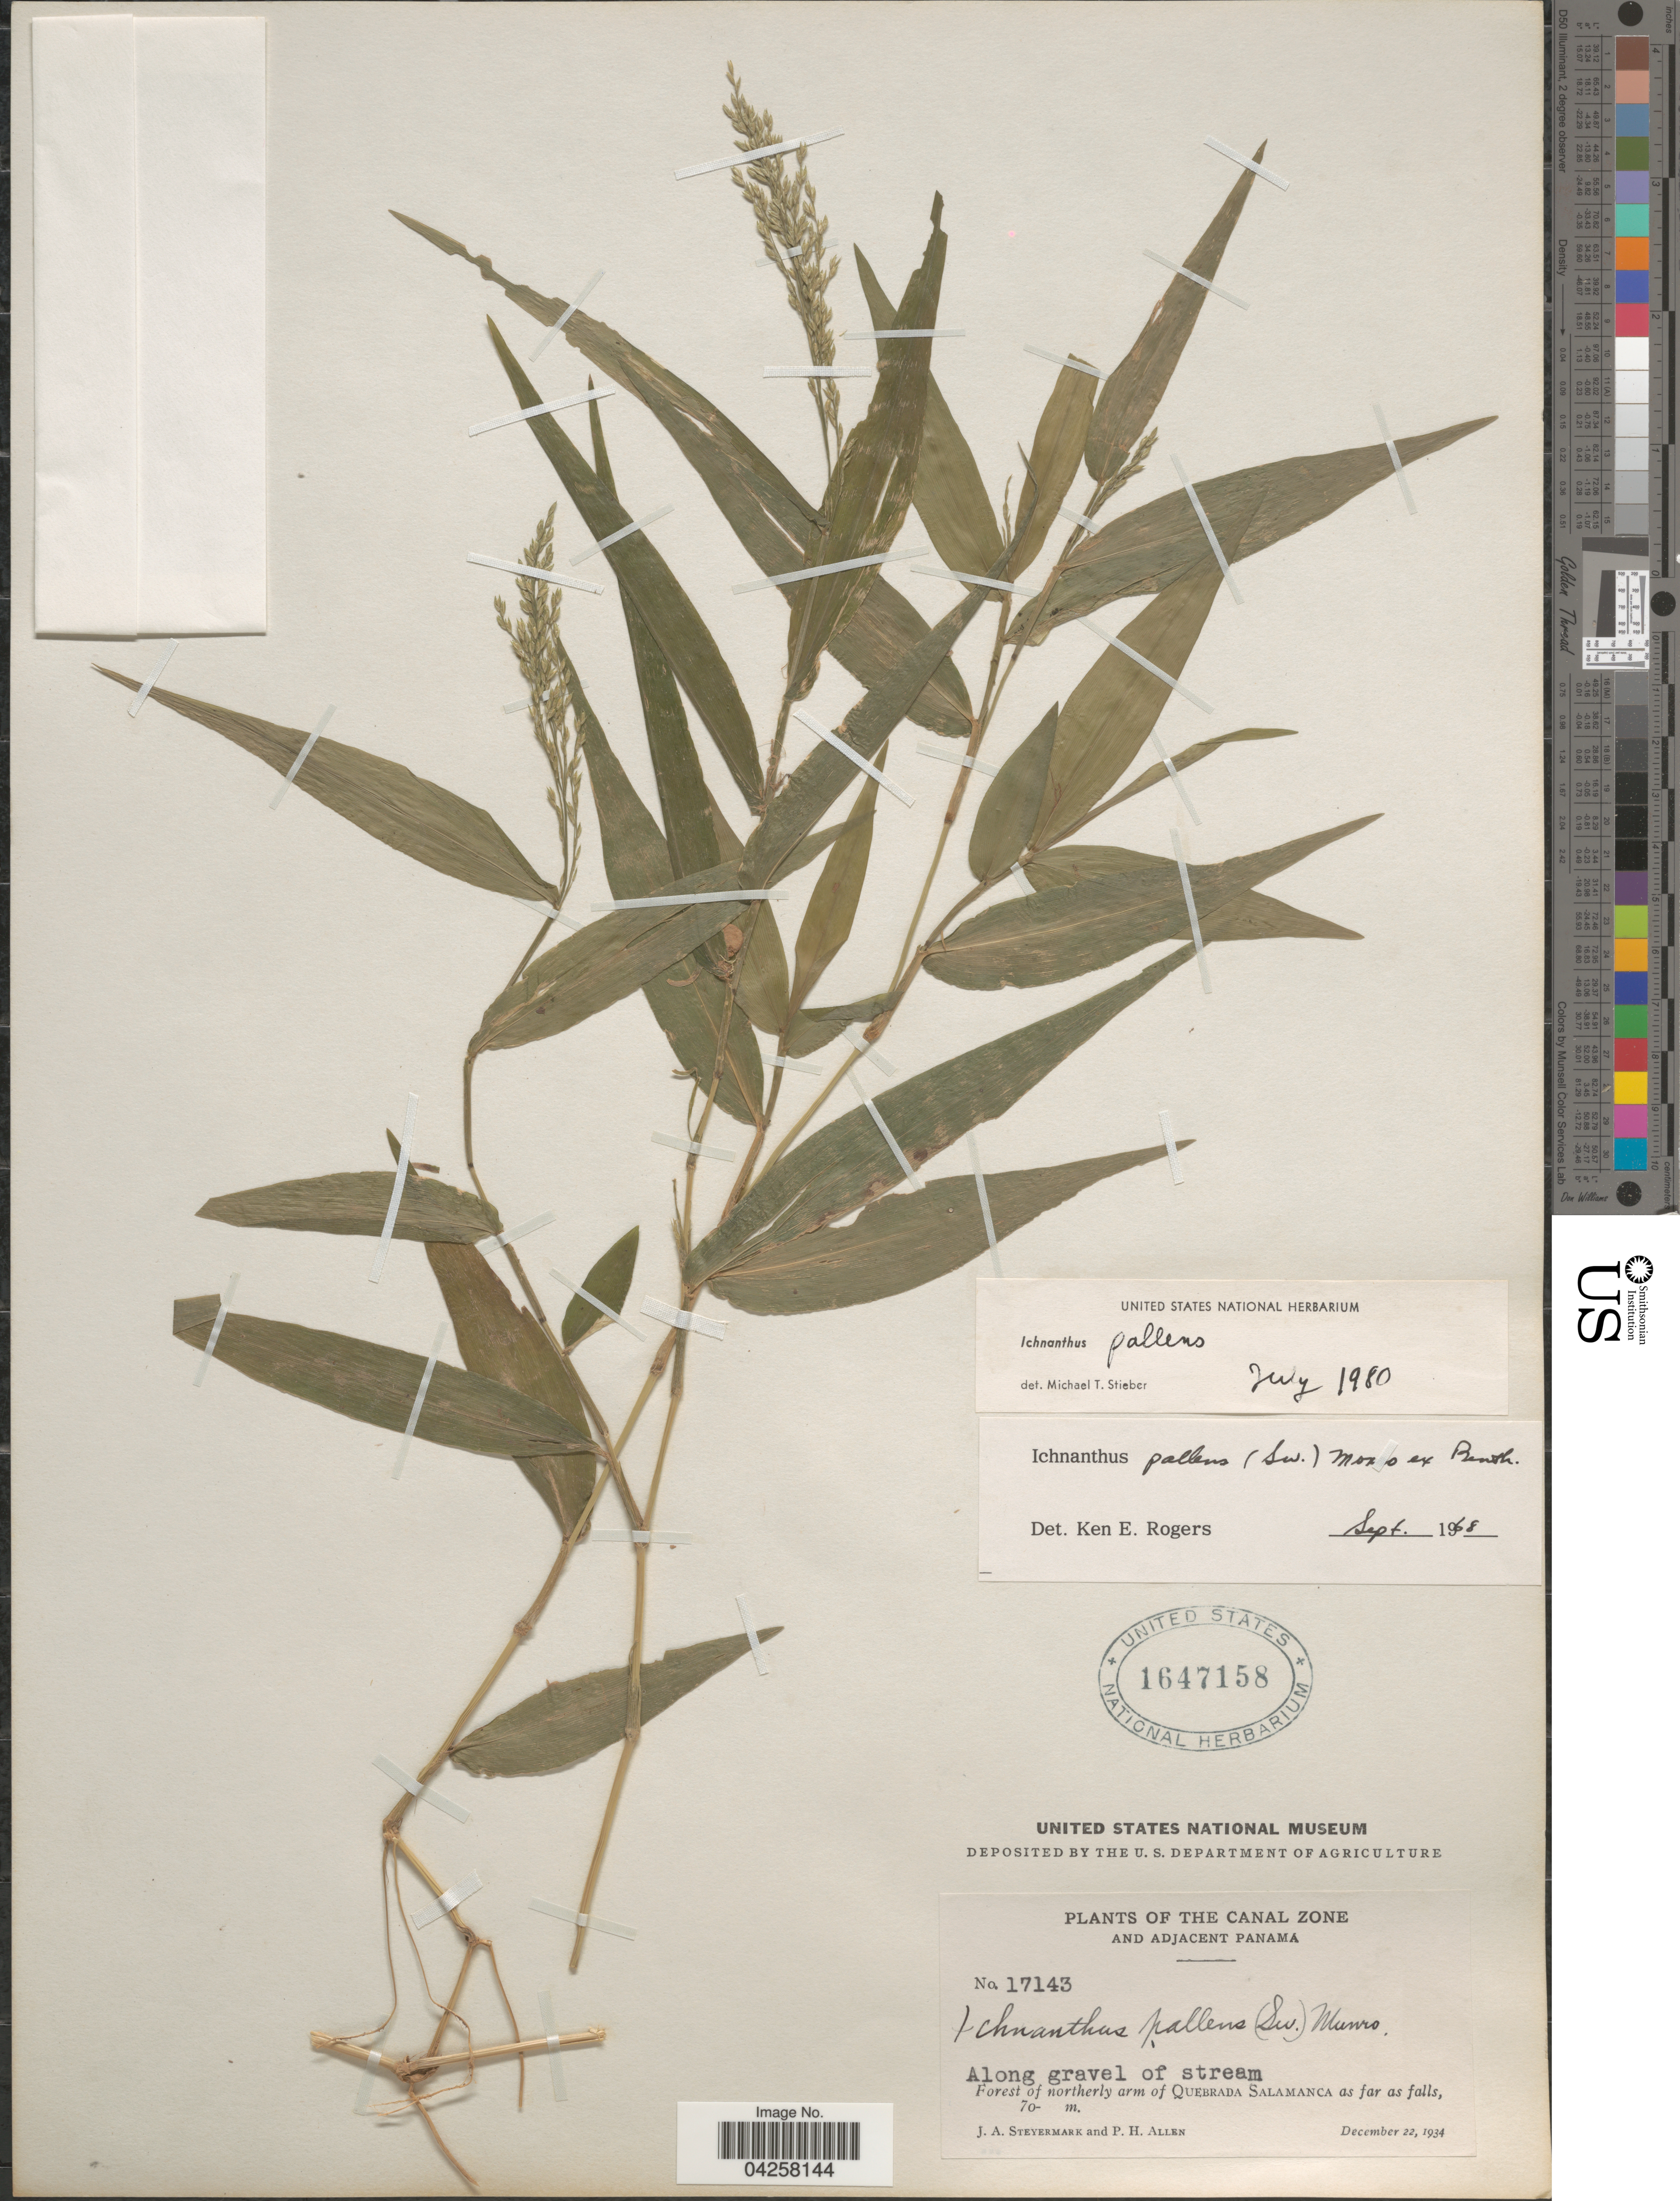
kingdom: Plantae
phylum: Tracheophyta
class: Liliopsida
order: Poales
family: Poaceae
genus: Ichnanthus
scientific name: Ichnanthus pallens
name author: (Sw.) Munro ex Benth.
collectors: J. Steyermark & P. H. Allen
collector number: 17143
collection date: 1934-12-22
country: Panama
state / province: Colón / Panamá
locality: Canal Zone and Adjacent Panama. Forest of northerly arm of Quebrada Salamanca aas far as falls.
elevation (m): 70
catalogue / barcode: US 1647158